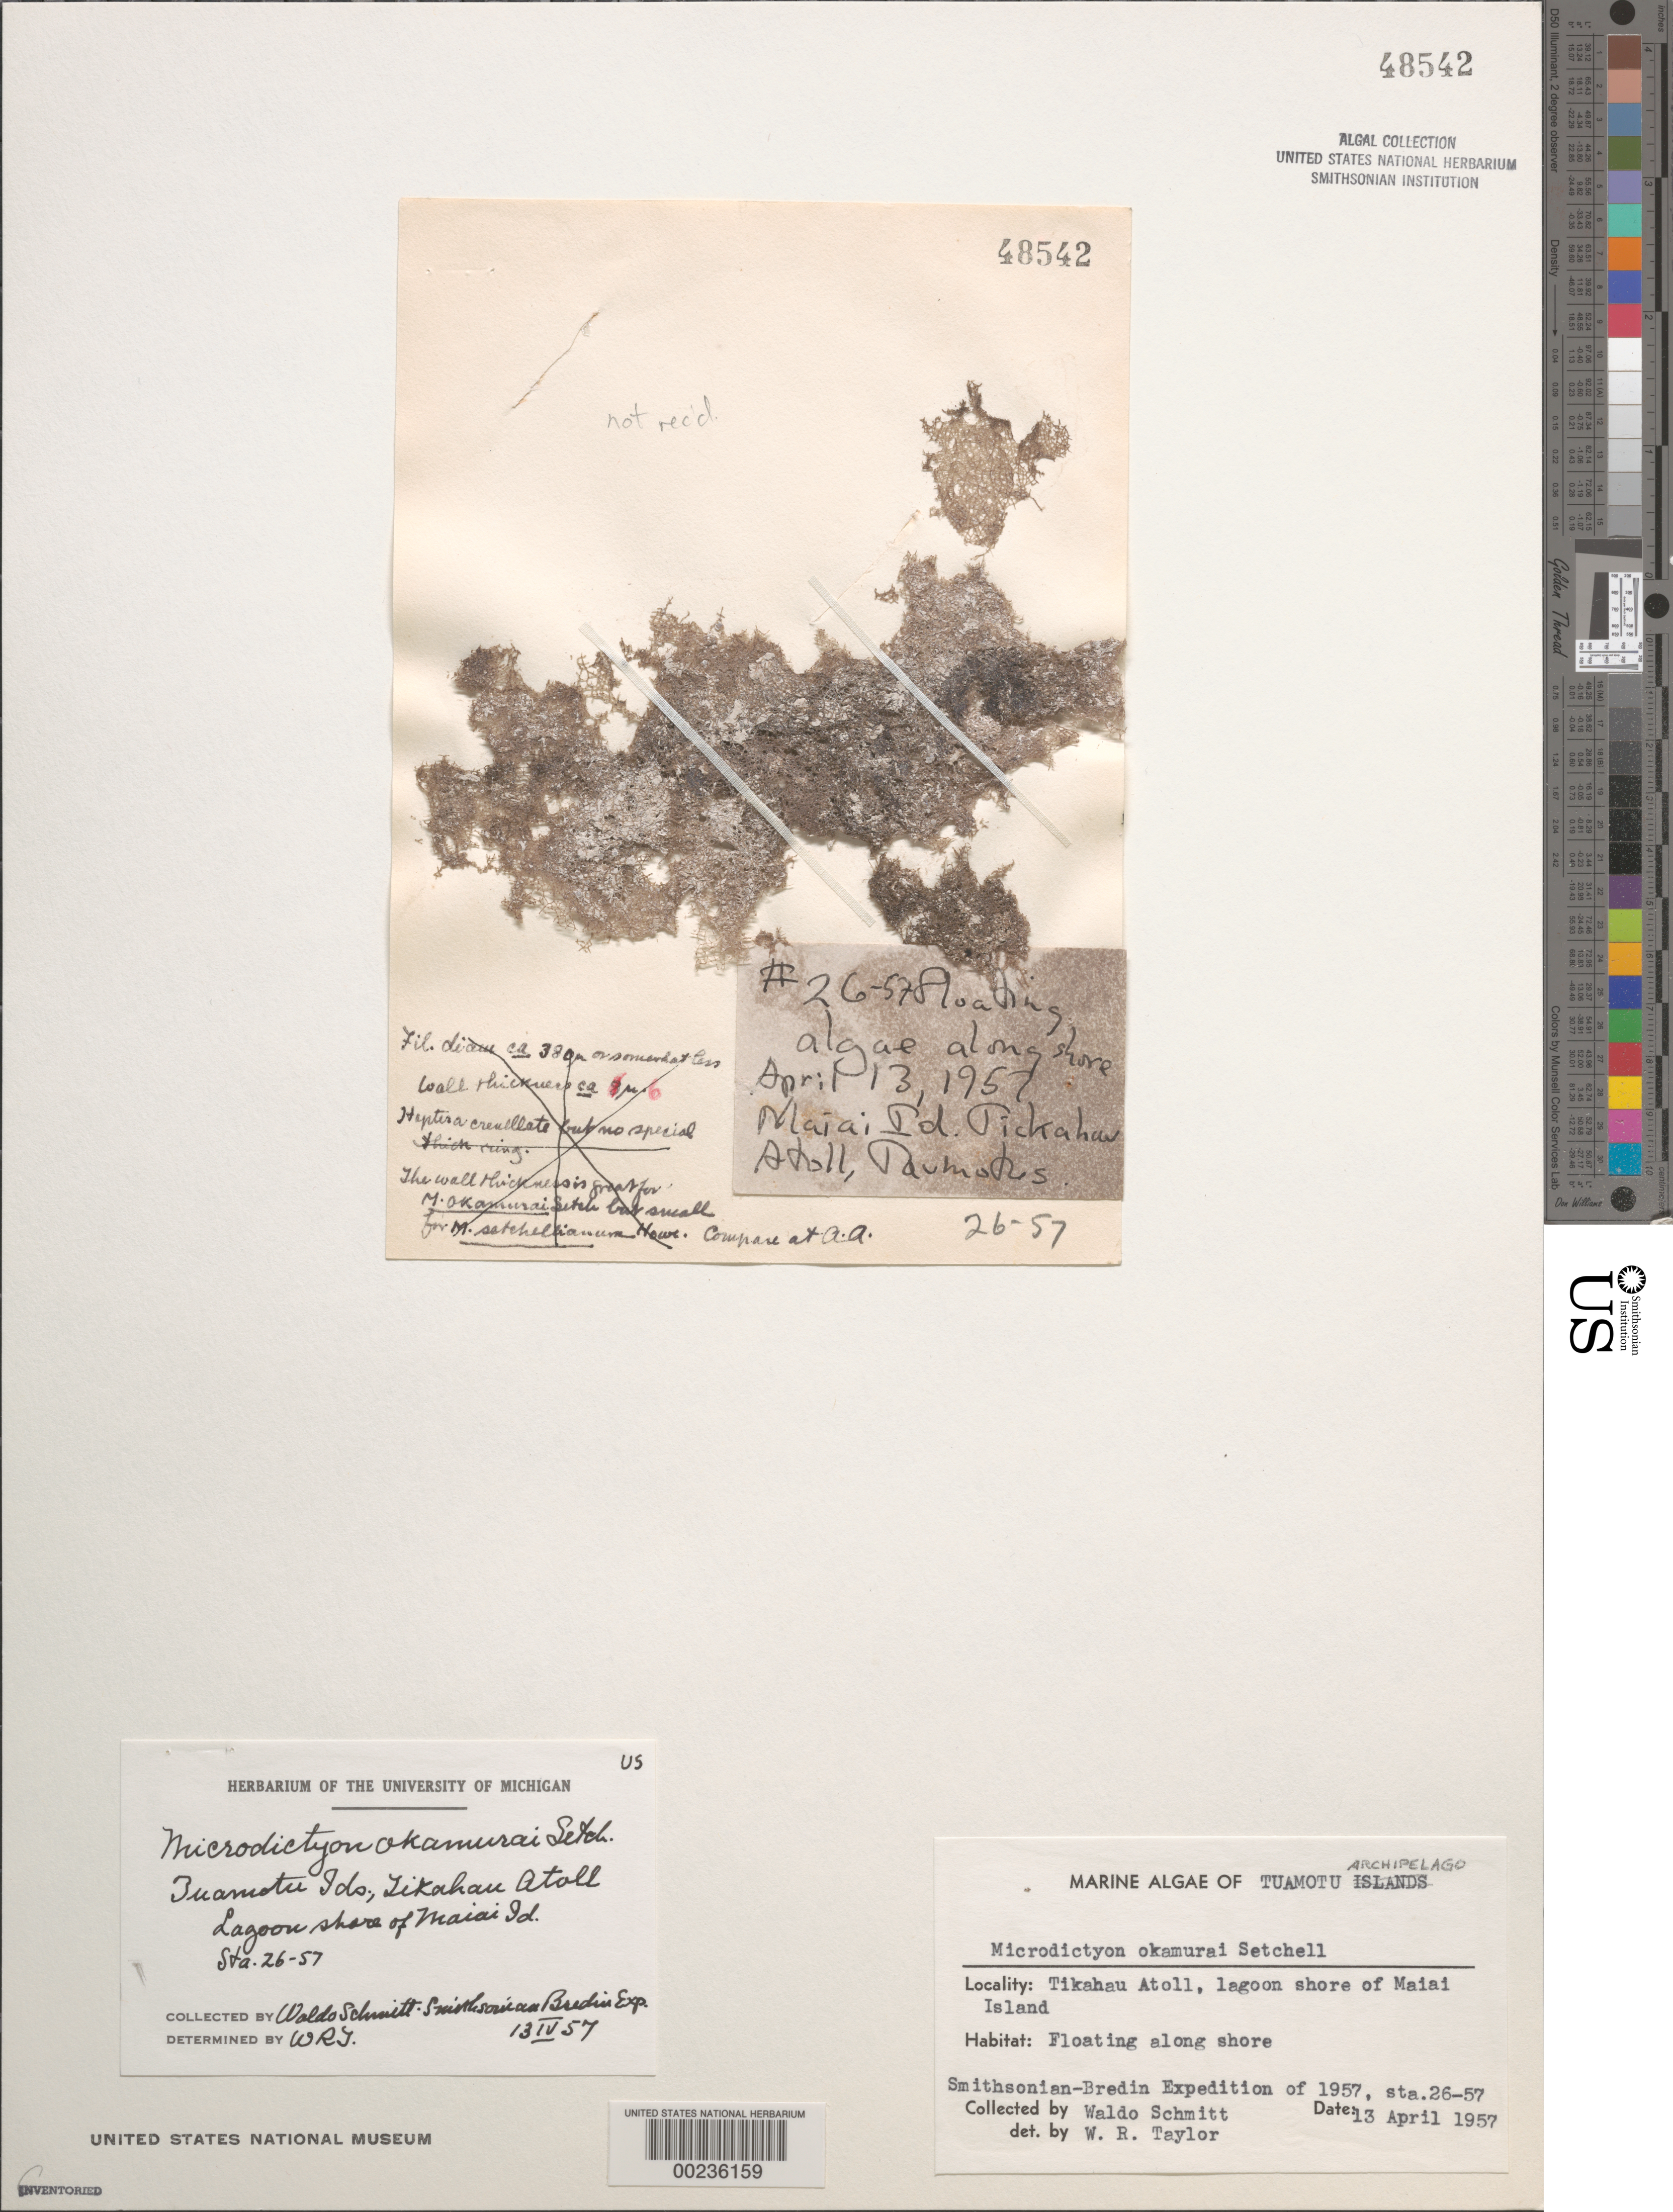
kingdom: Plantae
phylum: Chlorophyta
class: Ulvophyceae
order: Cladophorales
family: Anadyomenaceae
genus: Microdictyon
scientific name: Microdictyon okamurae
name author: Setch.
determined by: Taylor, William R.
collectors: W. L. Schmitt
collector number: Station 26-57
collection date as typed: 13 Apr 1957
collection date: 1957-04-13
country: French Polynesia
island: Tikahau Atoll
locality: Maiai Islet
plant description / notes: Smithsonian-Bredin Expedition, 1957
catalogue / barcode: US 48542